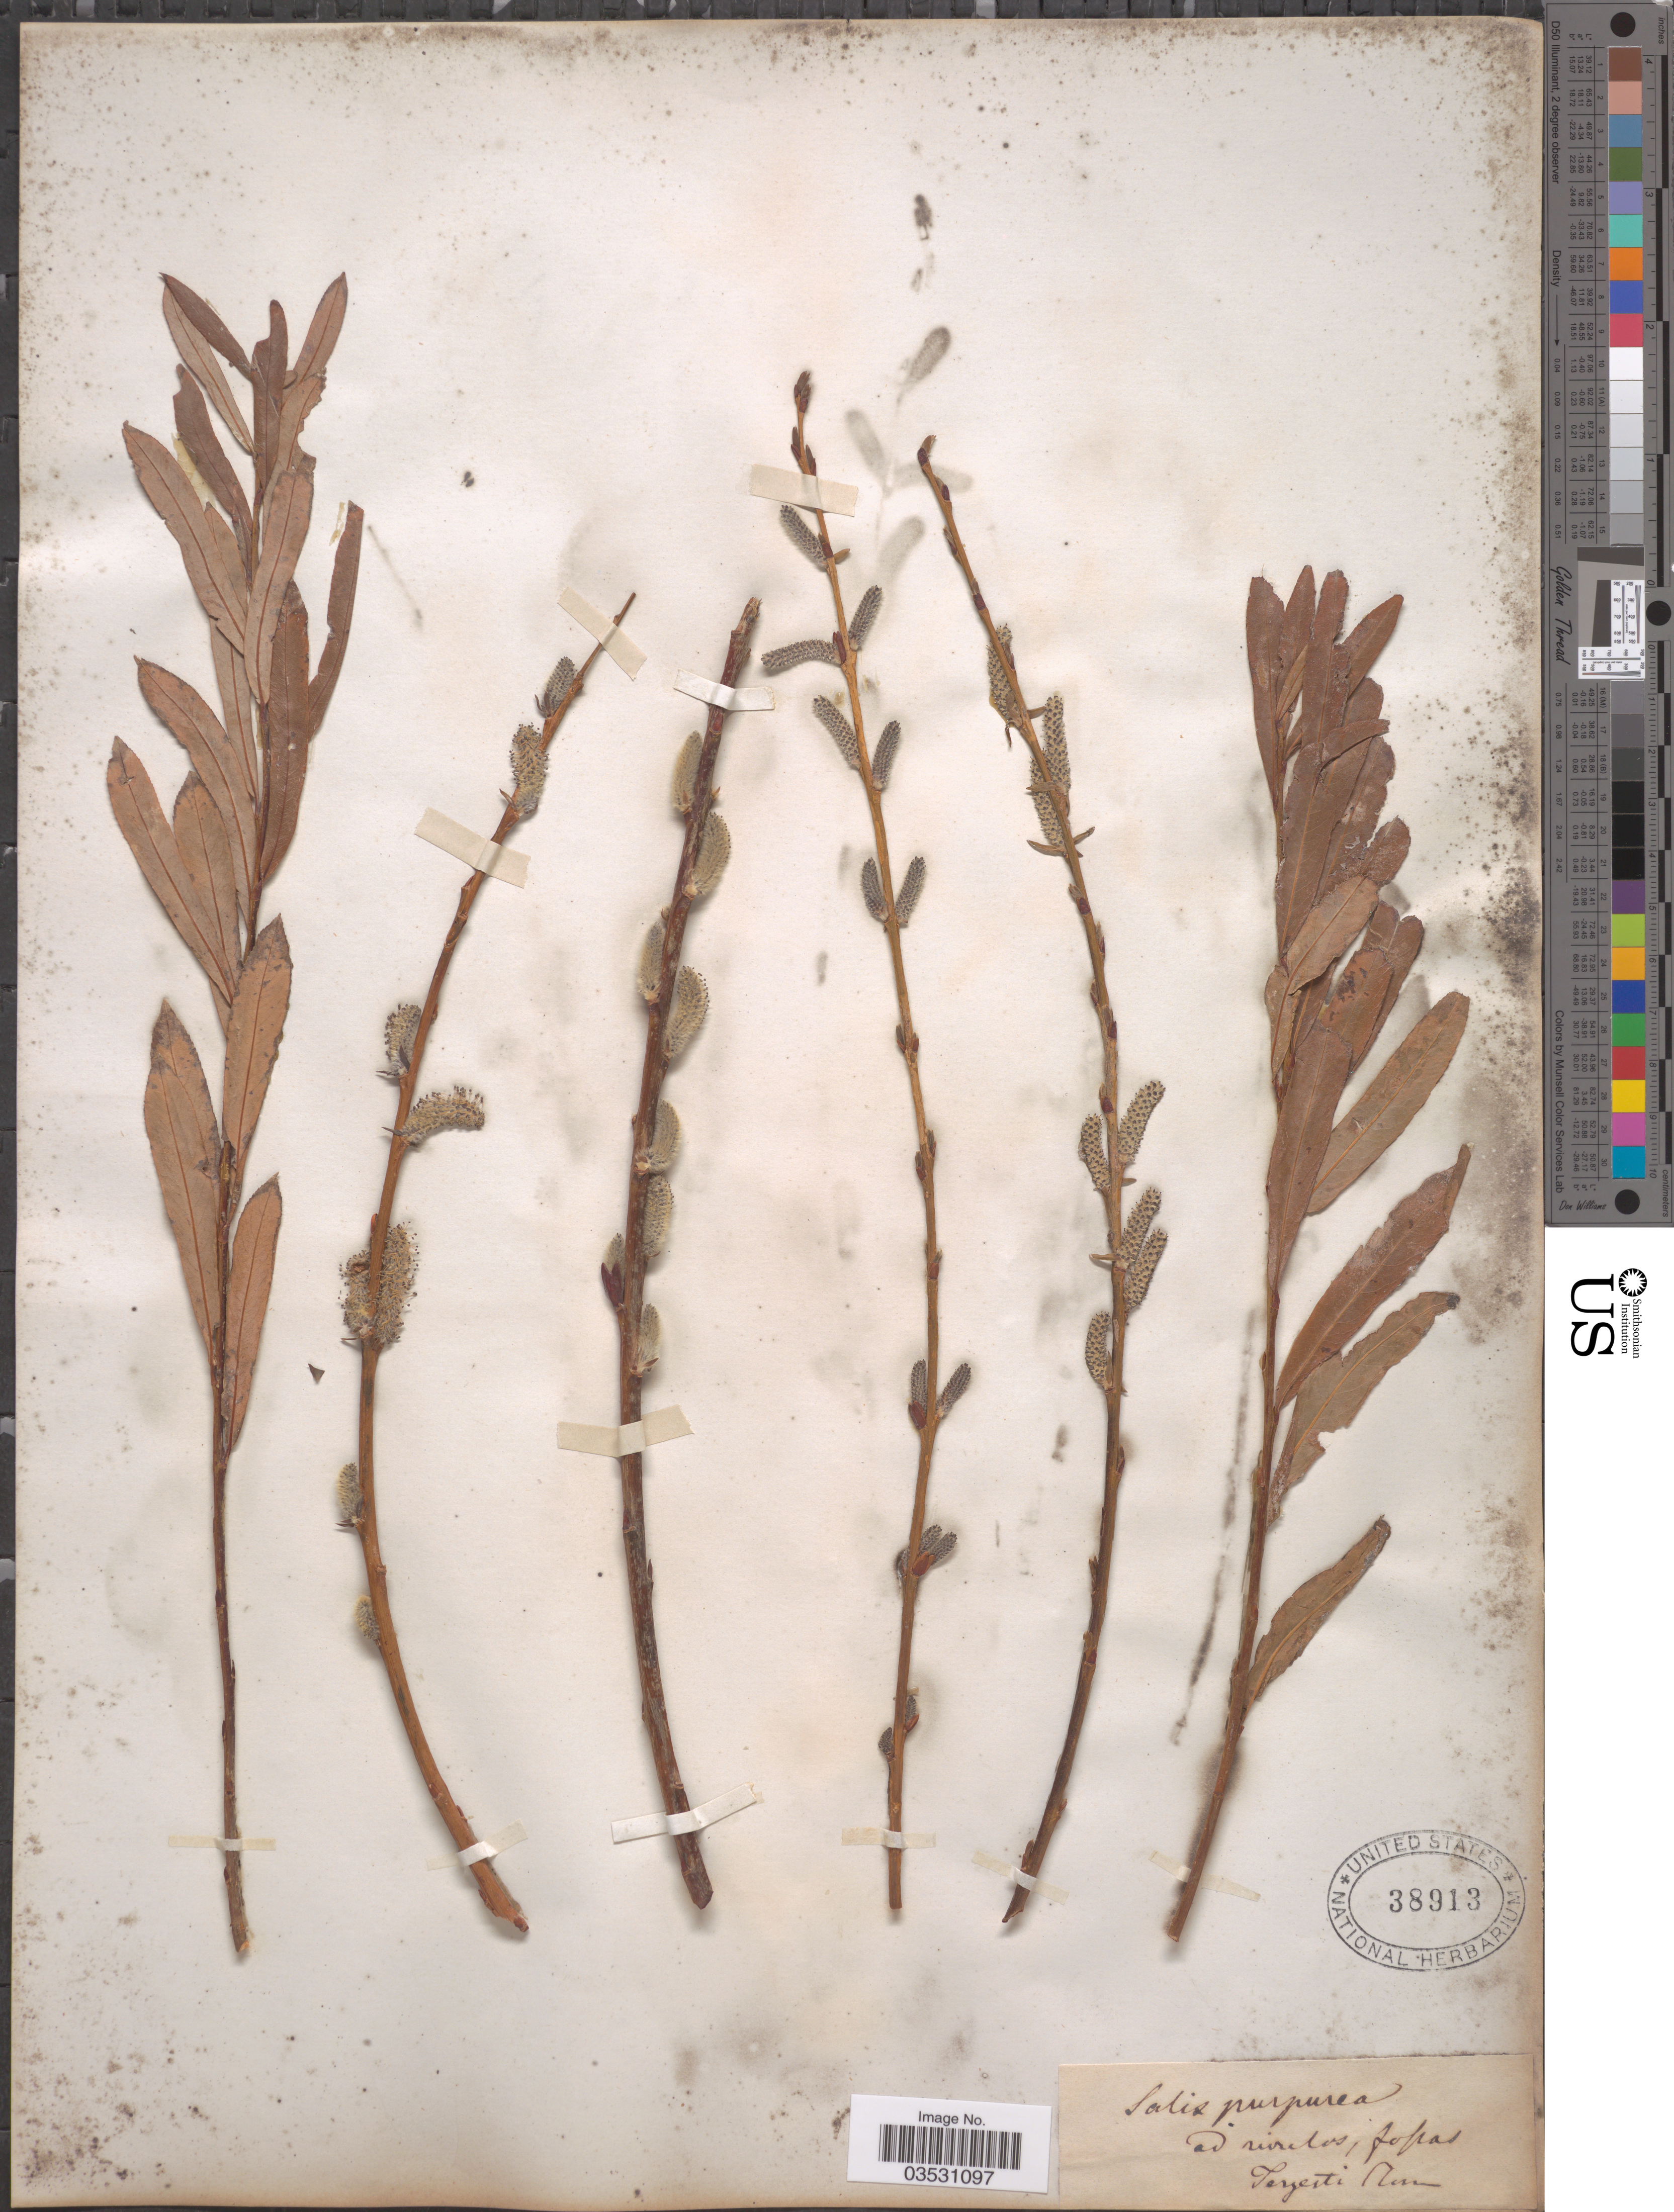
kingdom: Plantae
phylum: Tracheophyta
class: Magnoliopsida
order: Malpighiales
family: Salicaceae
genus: Salix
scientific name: Salix purpurea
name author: L.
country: Italy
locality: Tergesti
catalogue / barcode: US 38913